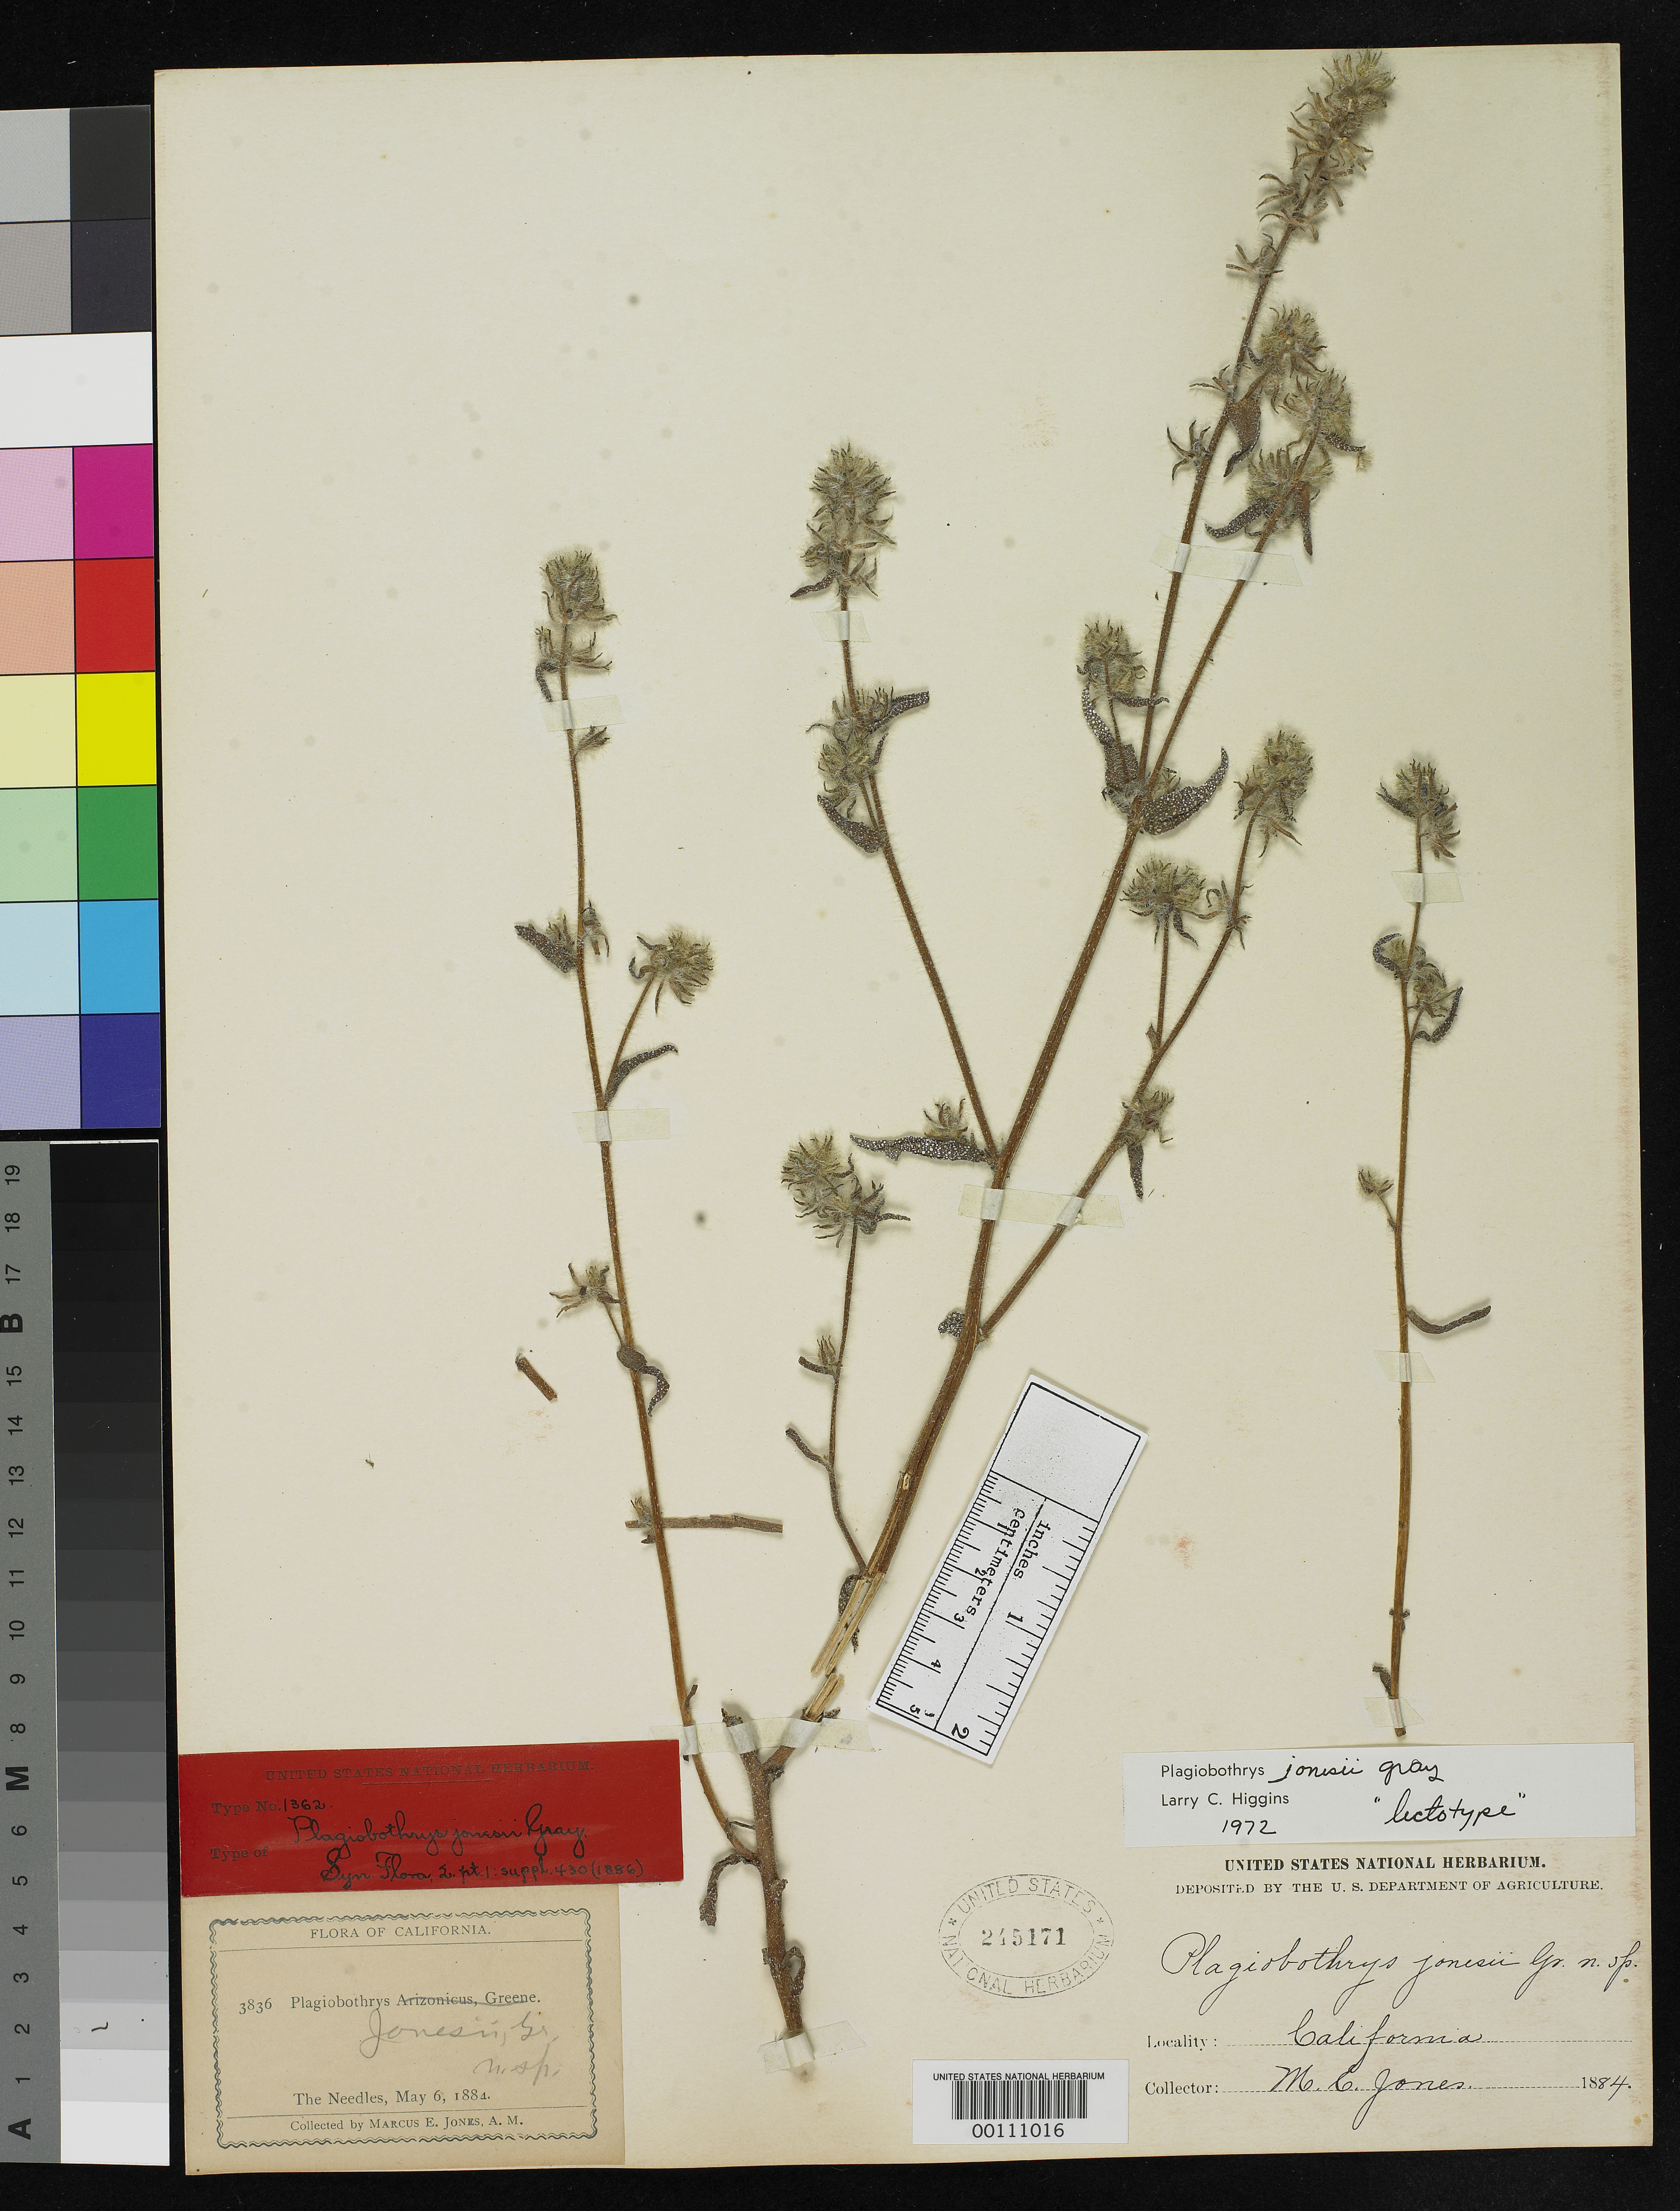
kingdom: Plantae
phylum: Tracheophyta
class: Magnoliopsida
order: Boraginales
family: Boraginaceae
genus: Plagiobothrys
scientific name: Plagiobothrys jonesii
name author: A. Gray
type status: Type Collection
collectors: M. E. Jones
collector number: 3836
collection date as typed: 06 May 1884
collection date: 1884-05-06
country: United States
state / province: California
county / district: San Bernardino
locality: Colorado River near Needles.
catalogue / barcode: US 245171